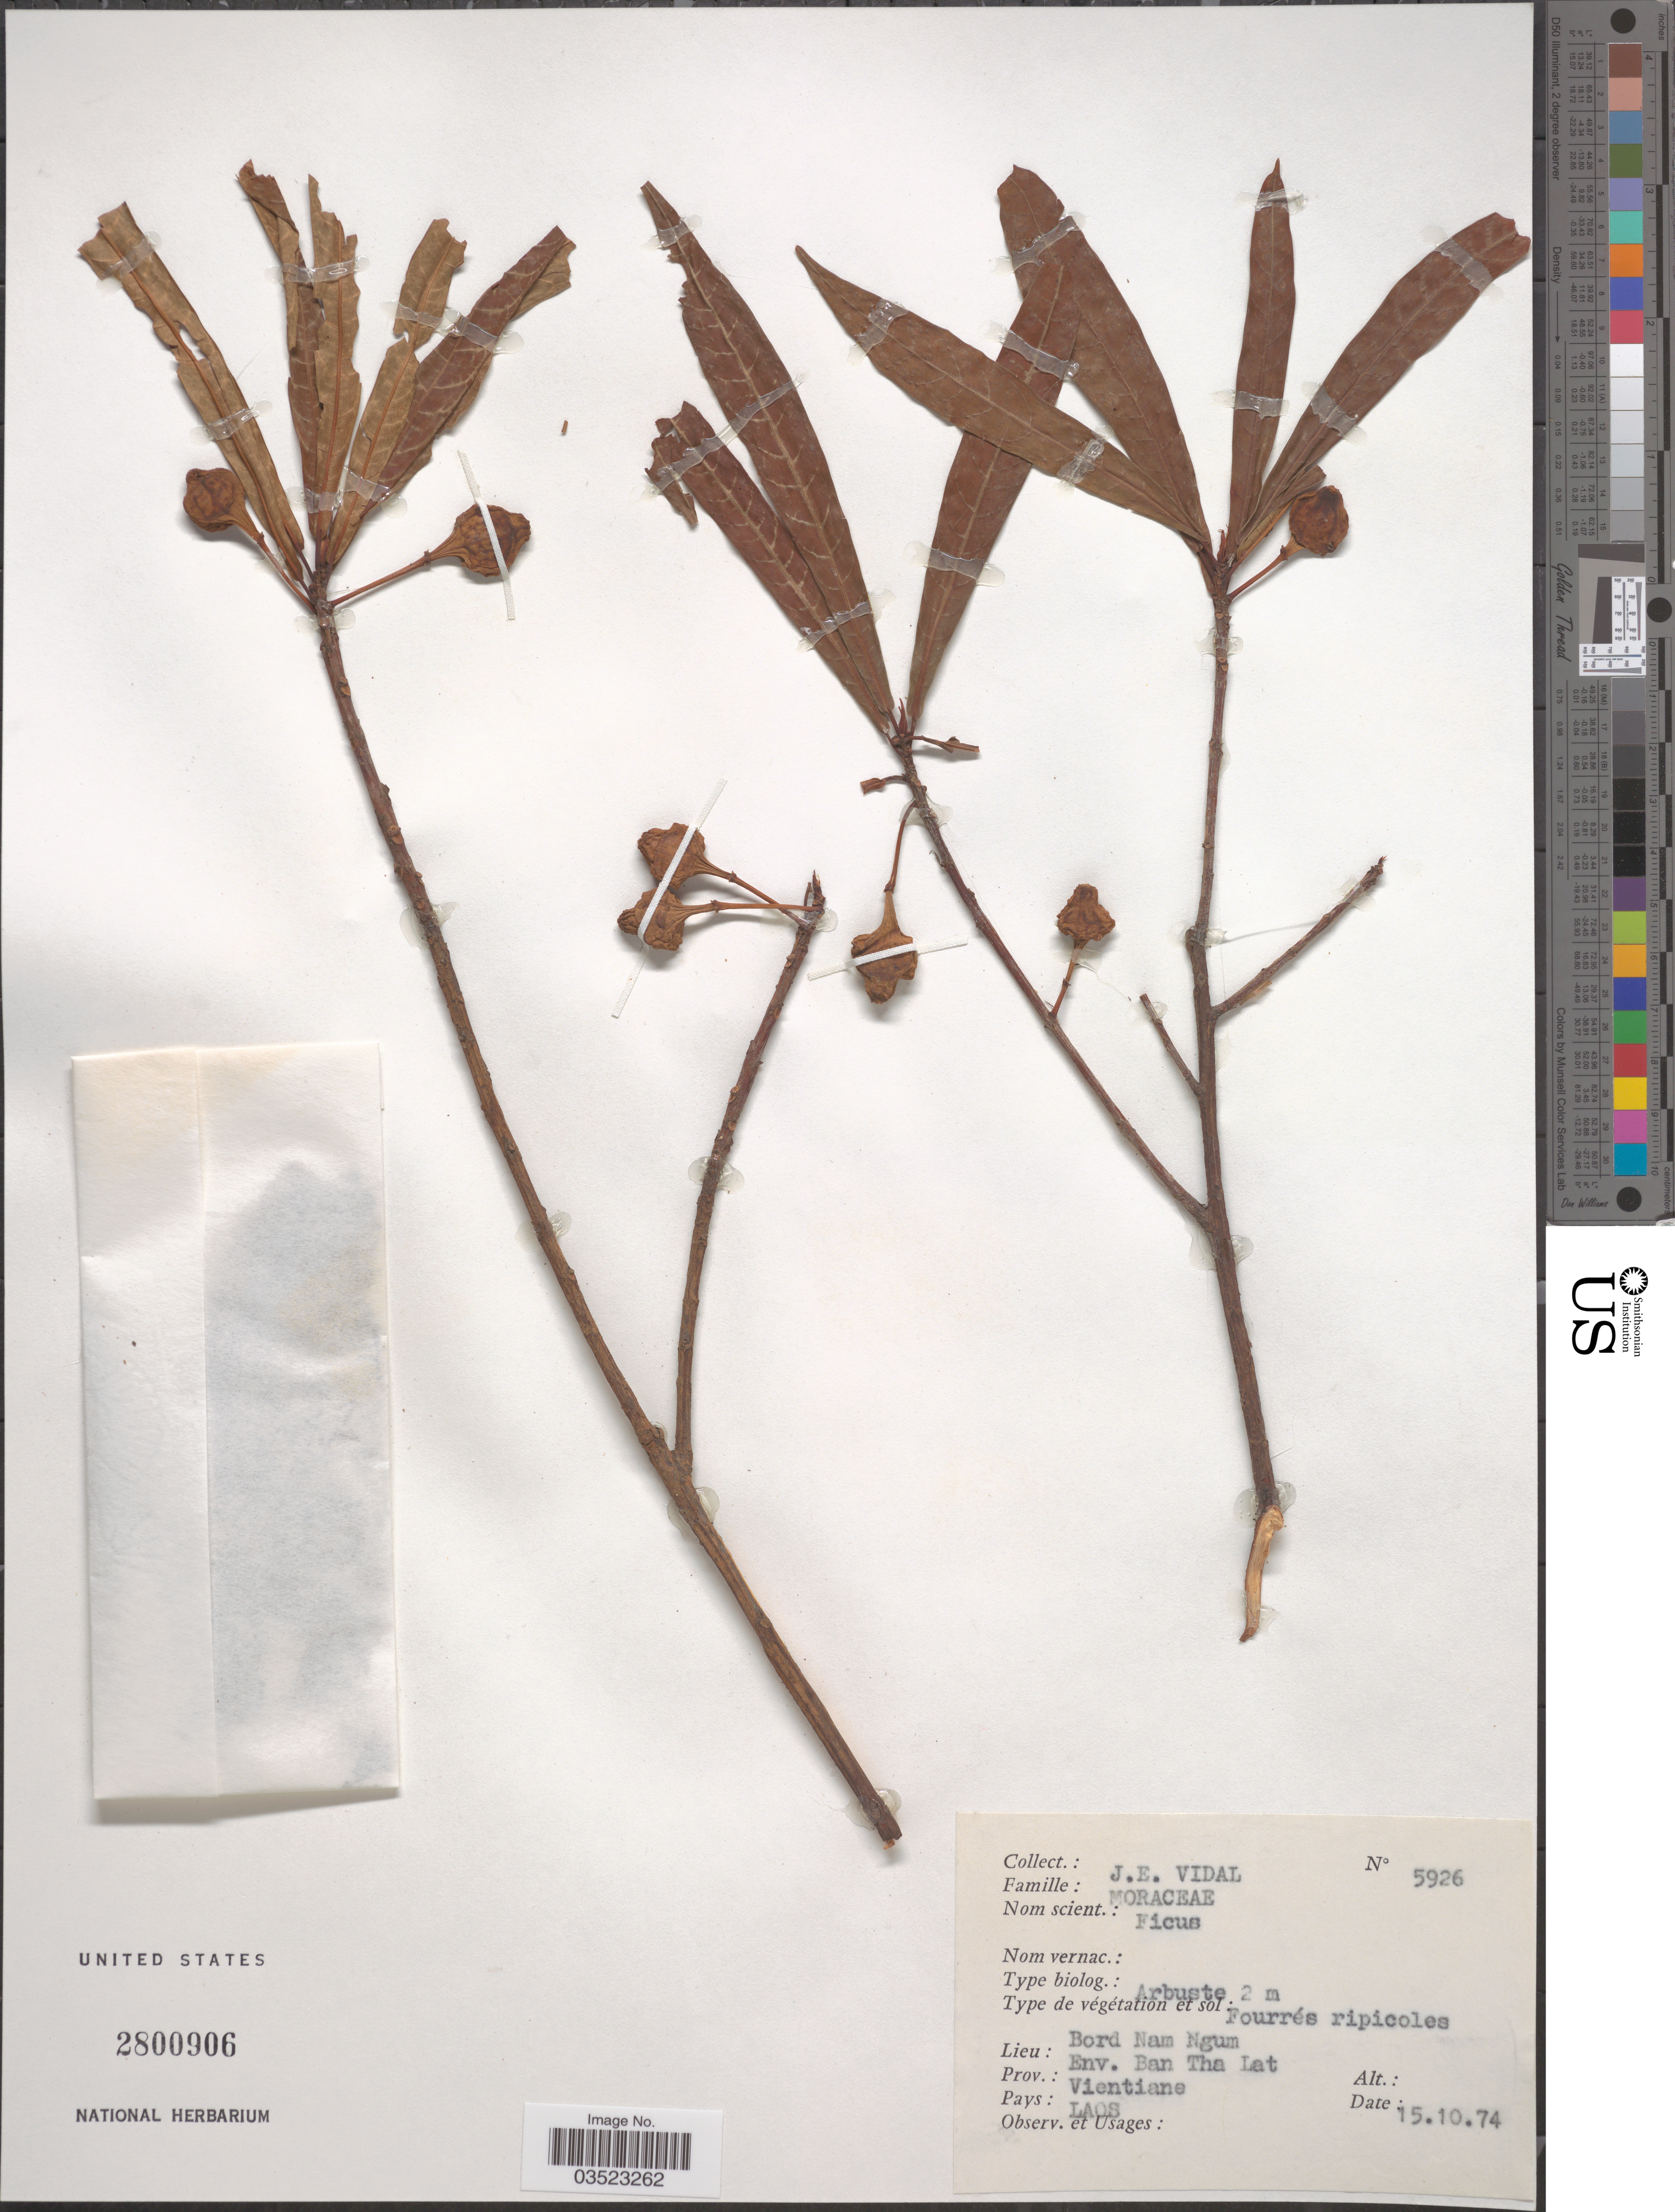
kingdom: Plantae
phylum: Tracheophyta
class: Magnoliopsida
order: Rosales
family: Moraceae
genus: Ficus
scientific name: Ficus sp.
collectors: J. E. Vidal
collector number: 5926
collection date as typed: Transcribed d/m/y: 15/10/74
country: Laos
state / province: Viangchan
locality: Bord Nam Ngum. Env. Ban Tha Lat. Prov. Vientiane.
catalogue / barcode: US 2800906